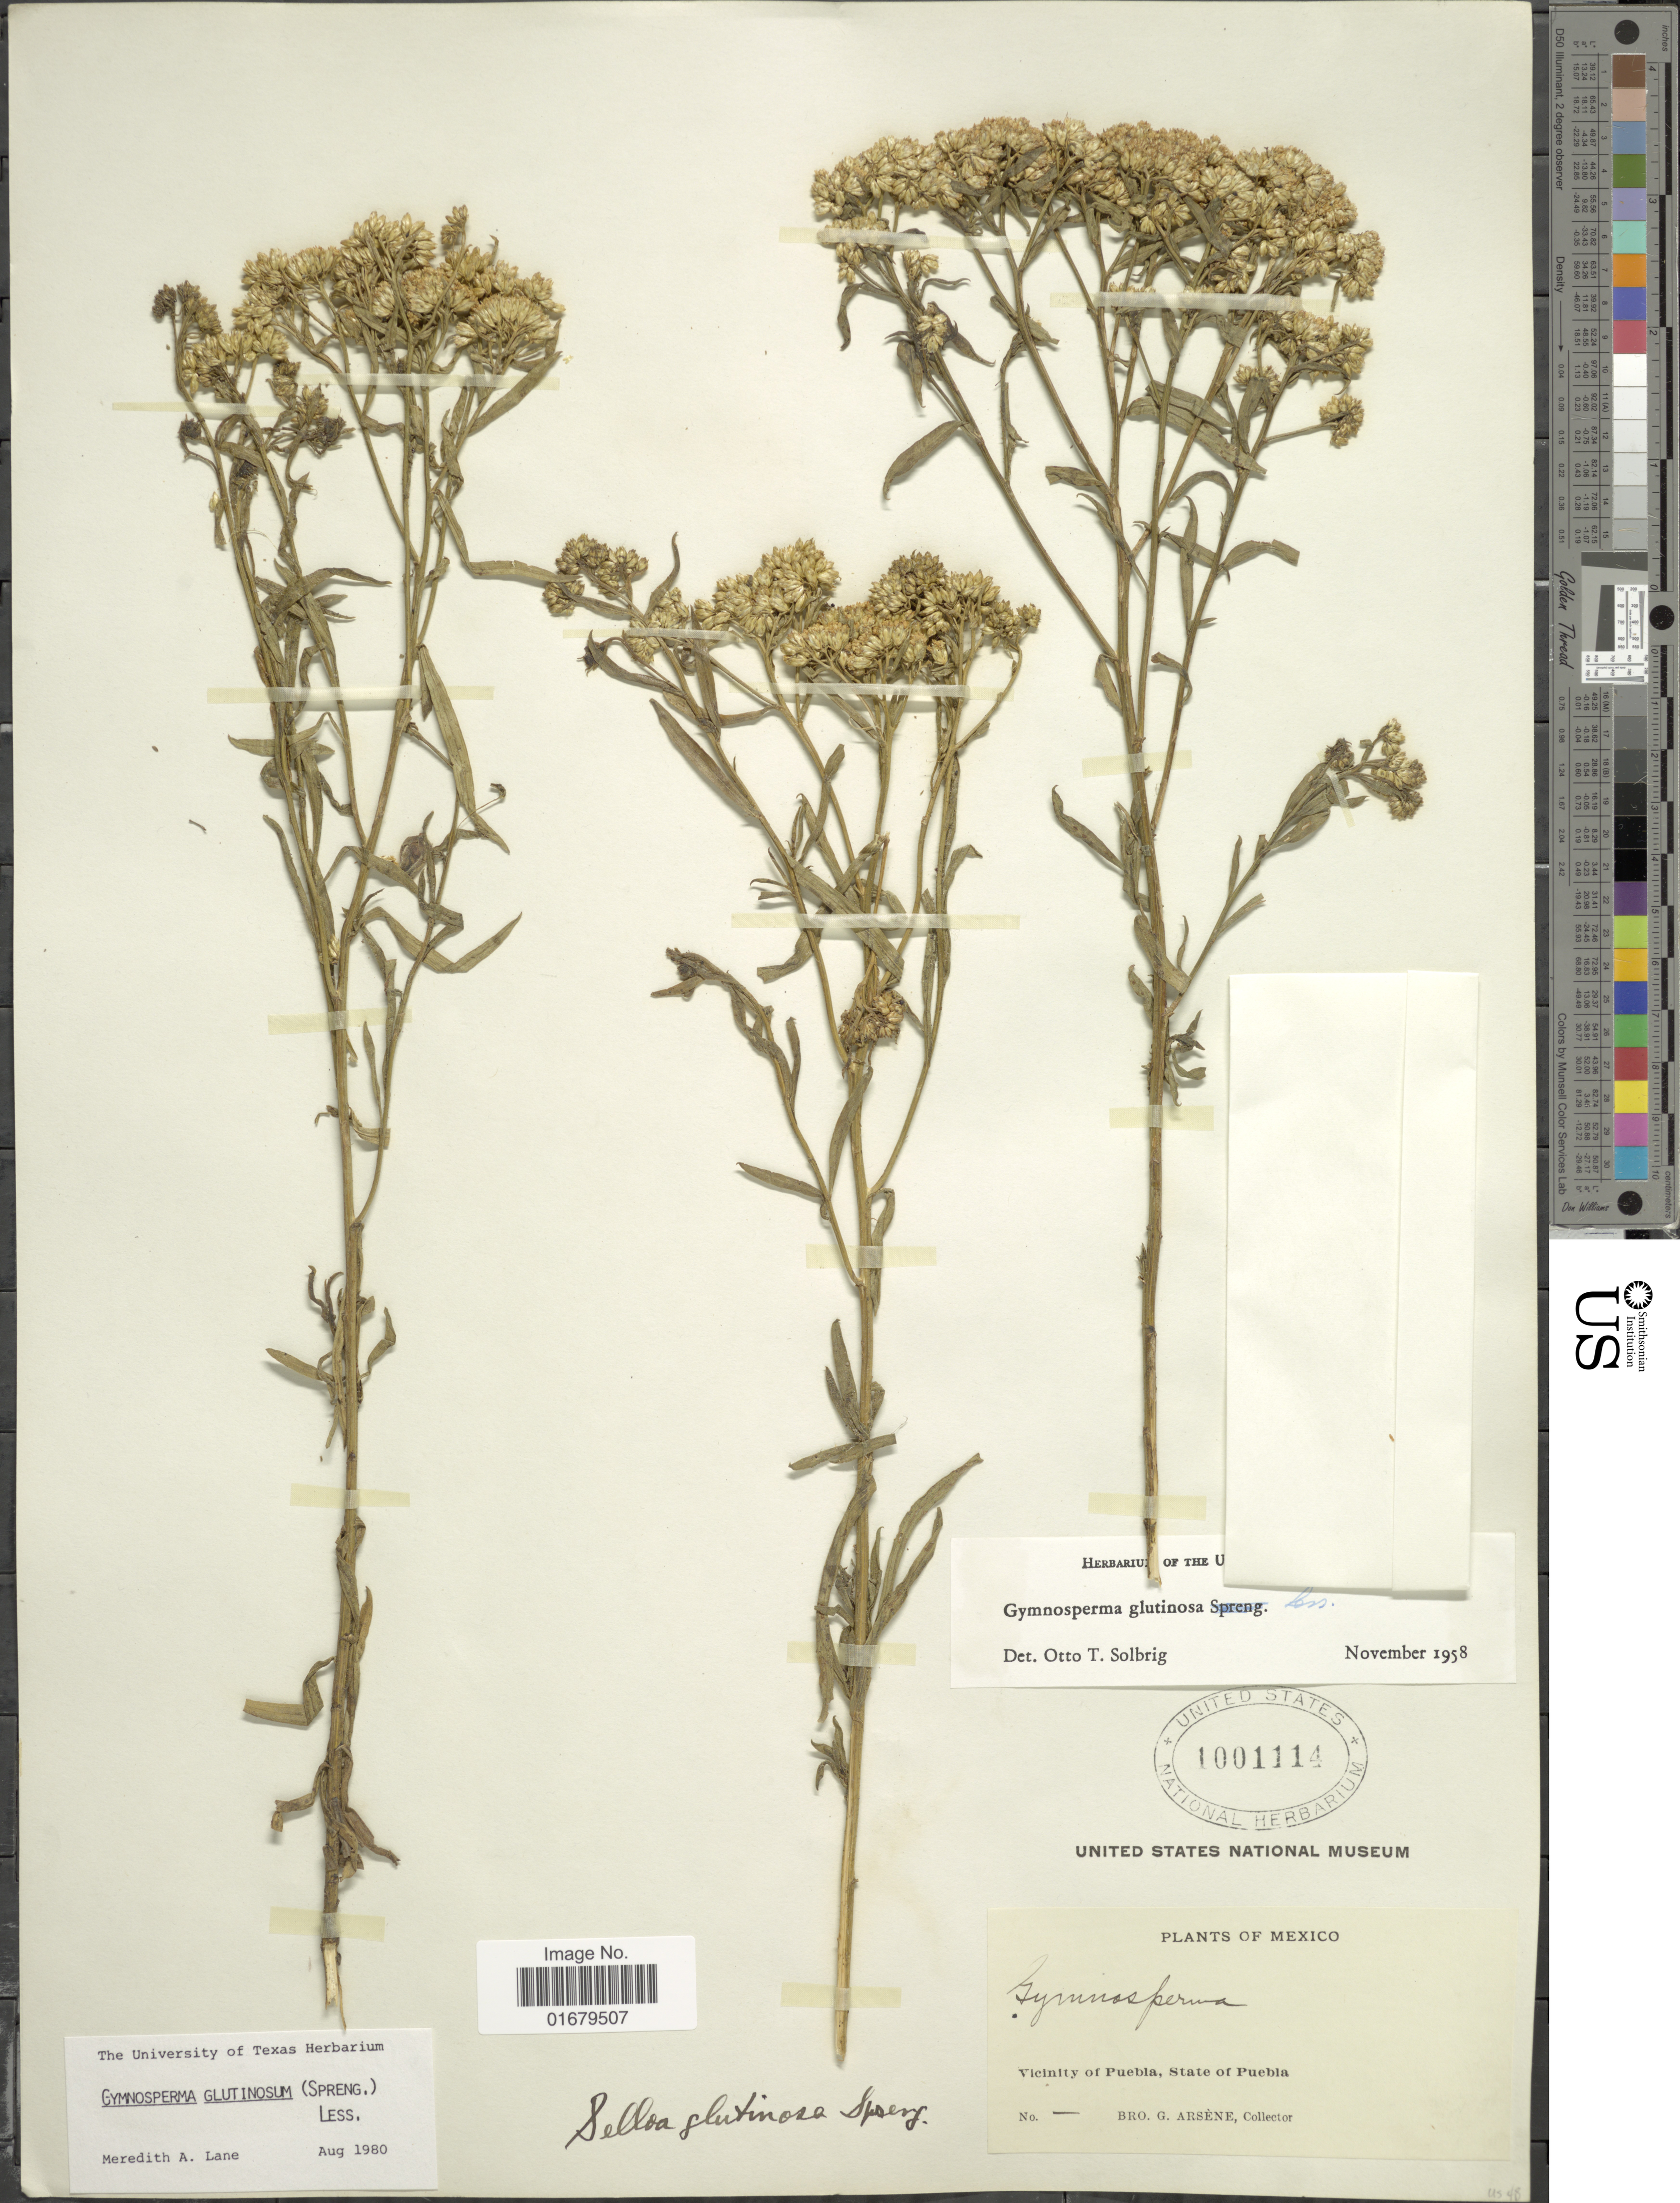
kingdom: Plantae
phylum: Tracheophyta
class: Magnoliopsida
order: Asterales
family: Asteraceae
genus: Gymnosperma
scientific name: Gymnosperma glutinosum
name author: (Spreng.) Less.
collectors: Bro. G. Arsène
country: Mexico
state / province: Puebla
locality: Vicinity of Puebla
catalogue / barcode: US 1001114